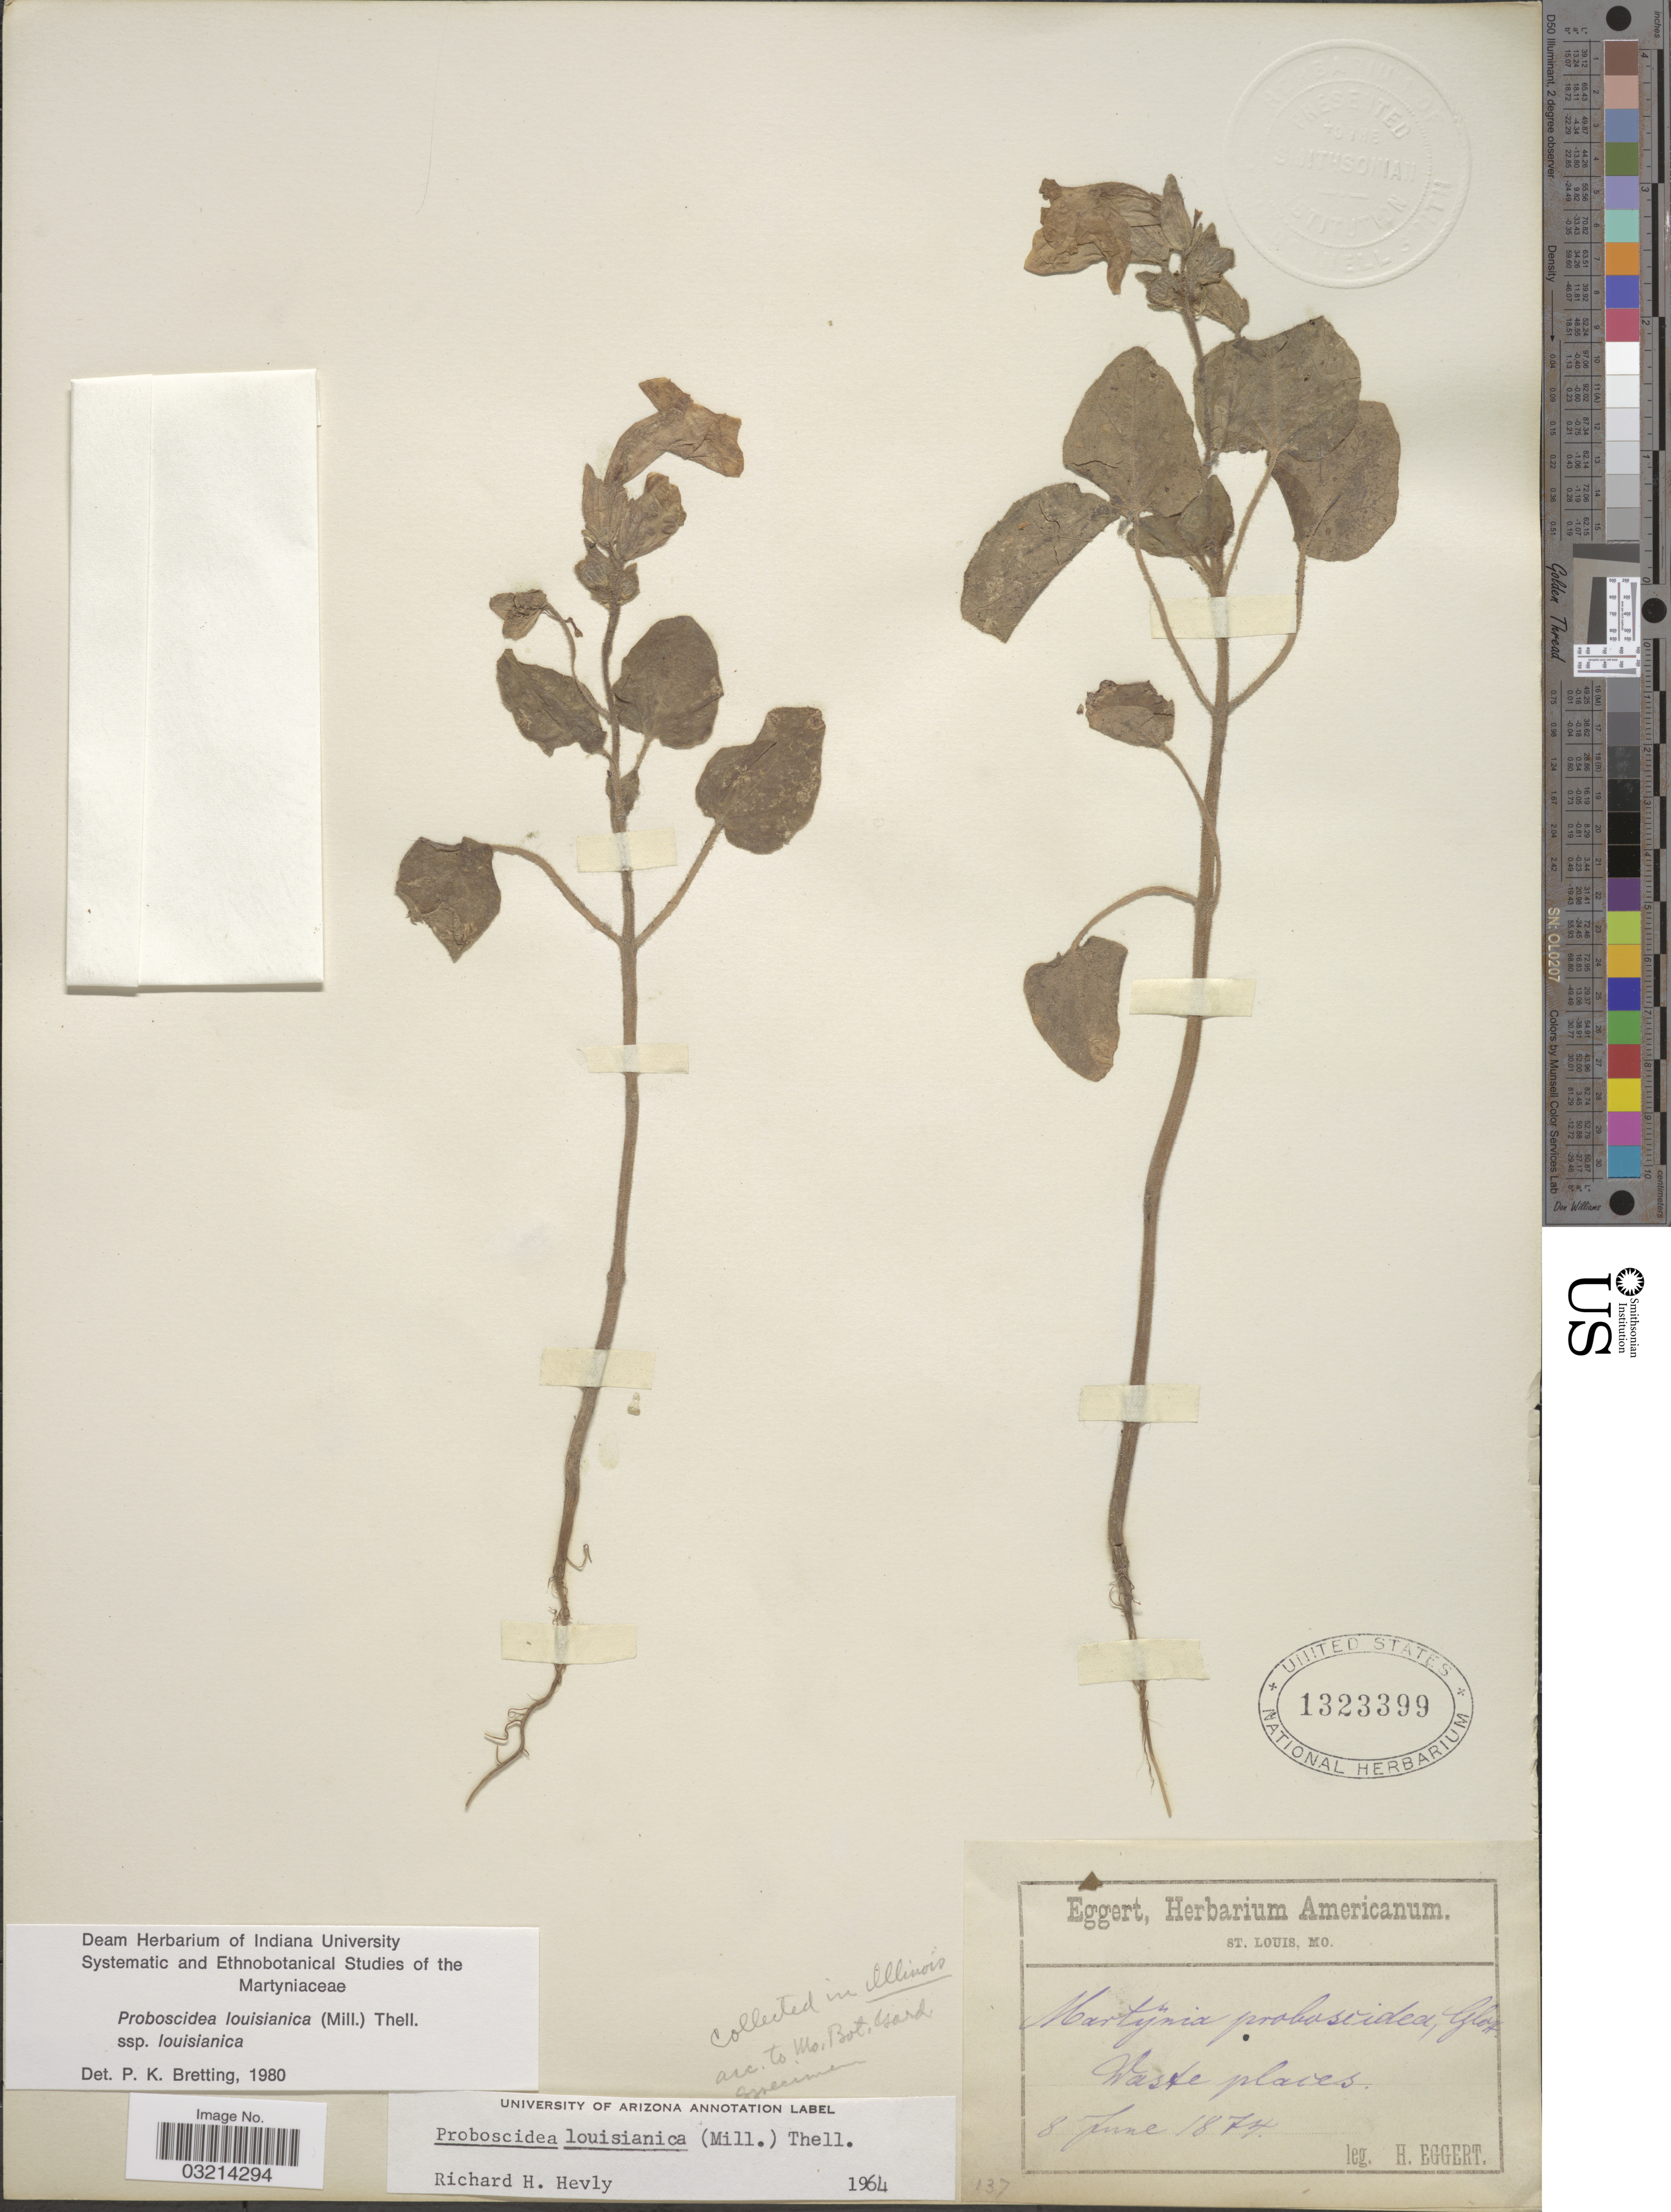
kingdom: Plantae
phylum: Tracheophyta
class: Magnoliopsida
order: Lamiales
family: Martyniaceae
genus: Proboscidea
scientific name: Proboscidea louisianica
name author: Thell.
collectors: H. Eggert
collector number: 137?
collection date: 1874-06-08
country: United States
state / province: Illinois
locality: Waste places.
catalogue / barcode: US 1323399